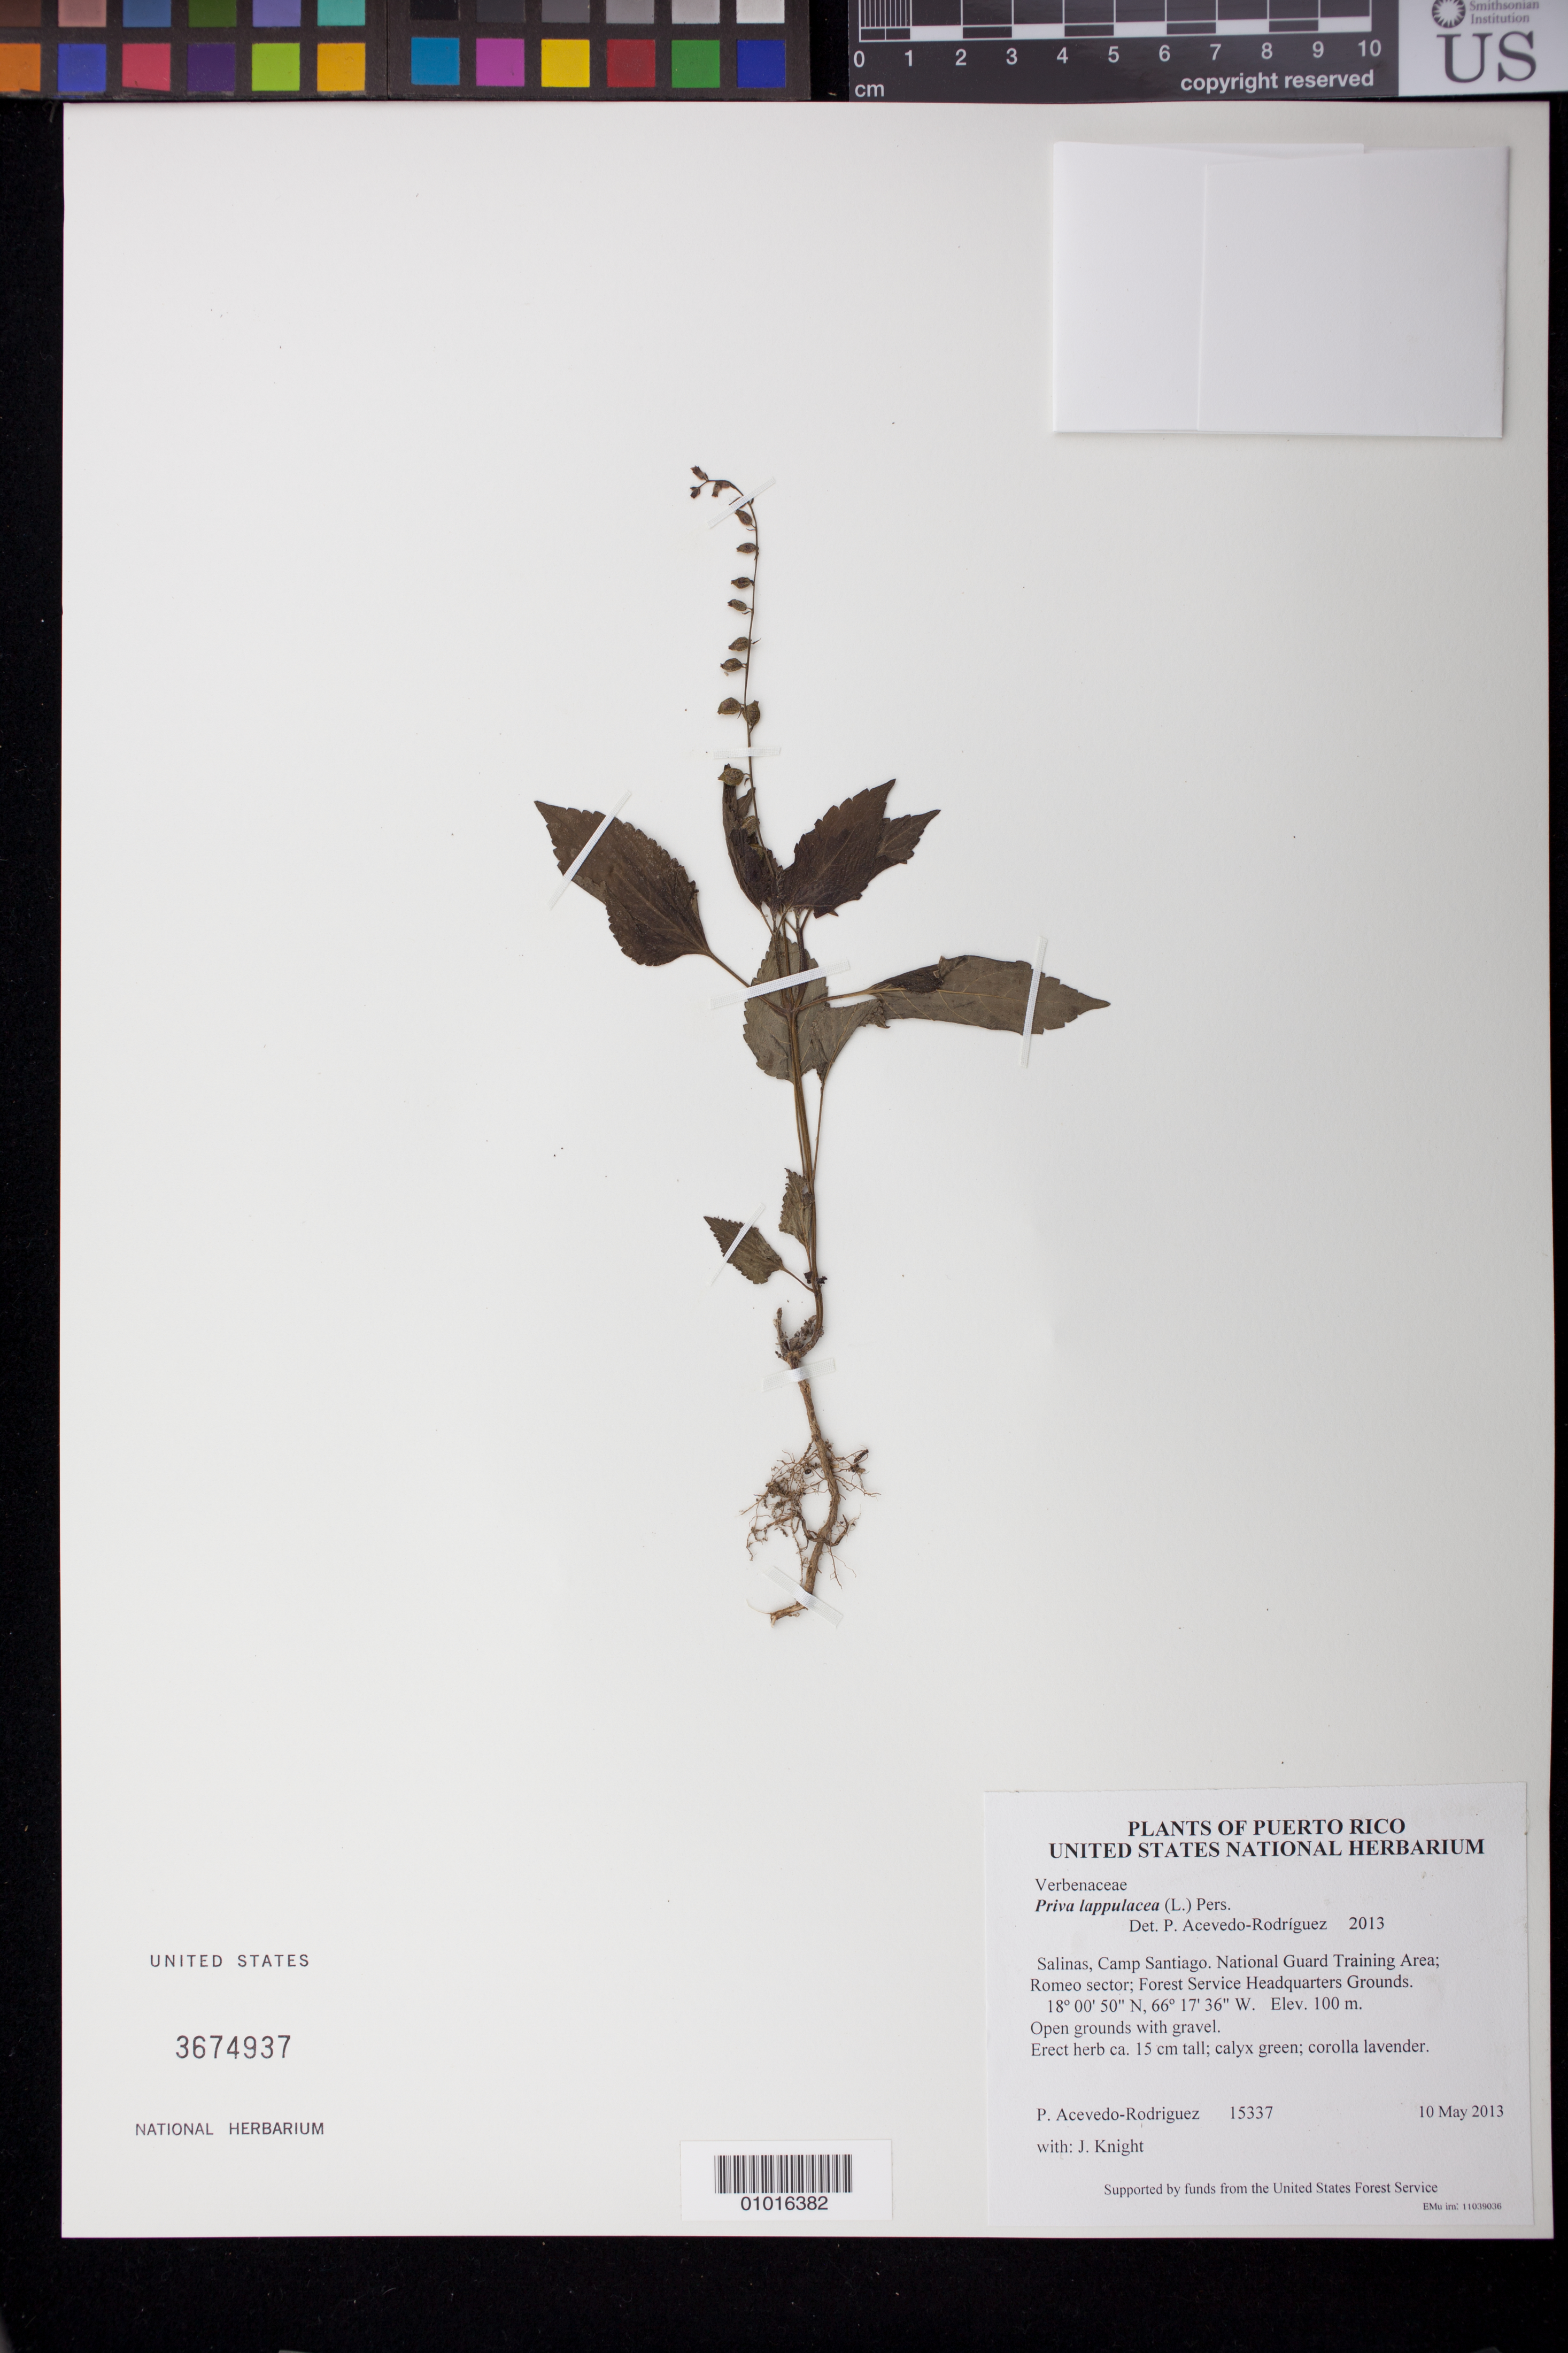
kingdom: Plantae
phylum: Tracheophyta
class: Magnoliopsida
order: Lamiales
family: Verbenaceae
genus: Priva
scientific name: Priva lappulacea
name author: (L.) Pers.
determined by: Acevedo-Rodríguez, P., (BOT), Smithsonian Institution - National Museum of Natural History (UNITED STATES)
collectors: P. Acevedo-Rodr. & J. Knight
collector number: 15337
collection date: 2013-05-10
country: Puerto Rico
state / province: Salinas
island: Puerto Rico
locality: Camp Santiago. National Guard Training Area; Romeo sector; Forest Service Headquarters Grounds.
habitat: Open grounds with gravel.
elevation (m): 100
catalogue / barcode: US 3674937